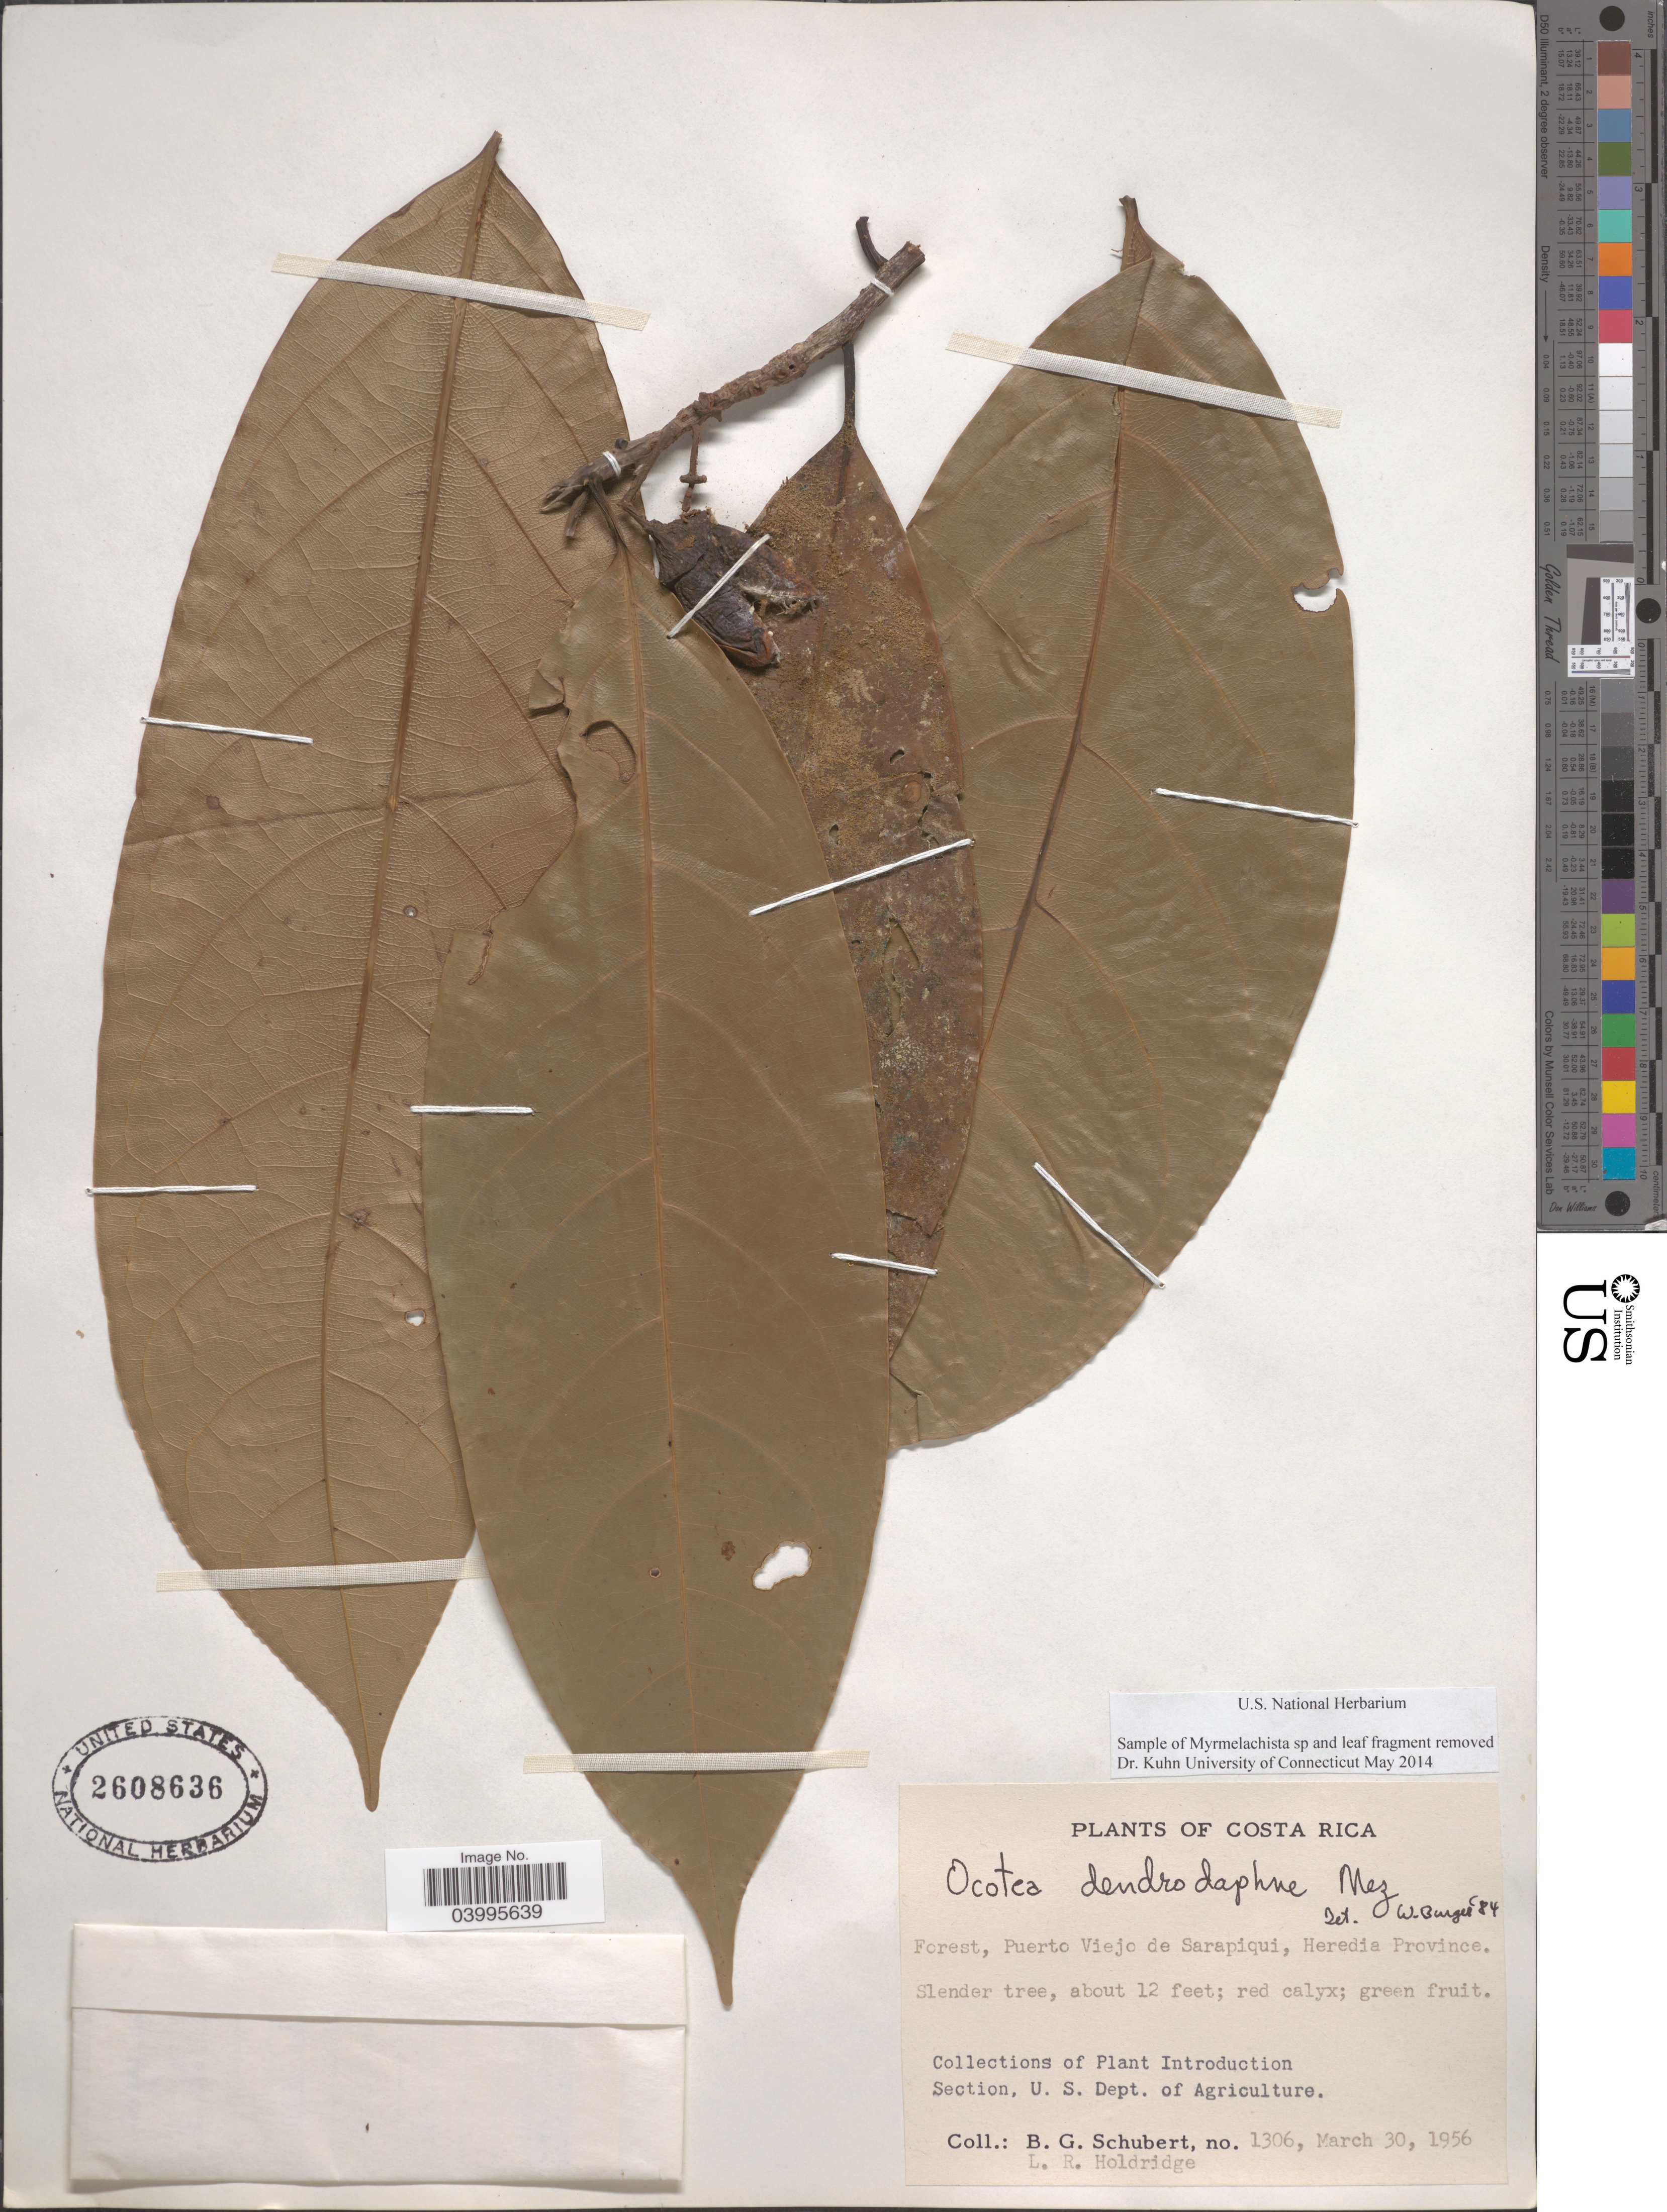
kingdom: Plantae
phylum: Tracheophyta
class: Magnoliopsida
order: Laurales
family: Lauraceae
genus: Ocotea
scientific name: Ocotea dendrodaphne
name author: Mez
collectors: B. Schubert & L. Holdridge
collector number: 1306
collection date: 1956-03-30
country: Costa Rica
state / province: Heredia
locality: Forest, Puerto Viejo de Sarapiqui.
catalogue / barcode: US 2608636